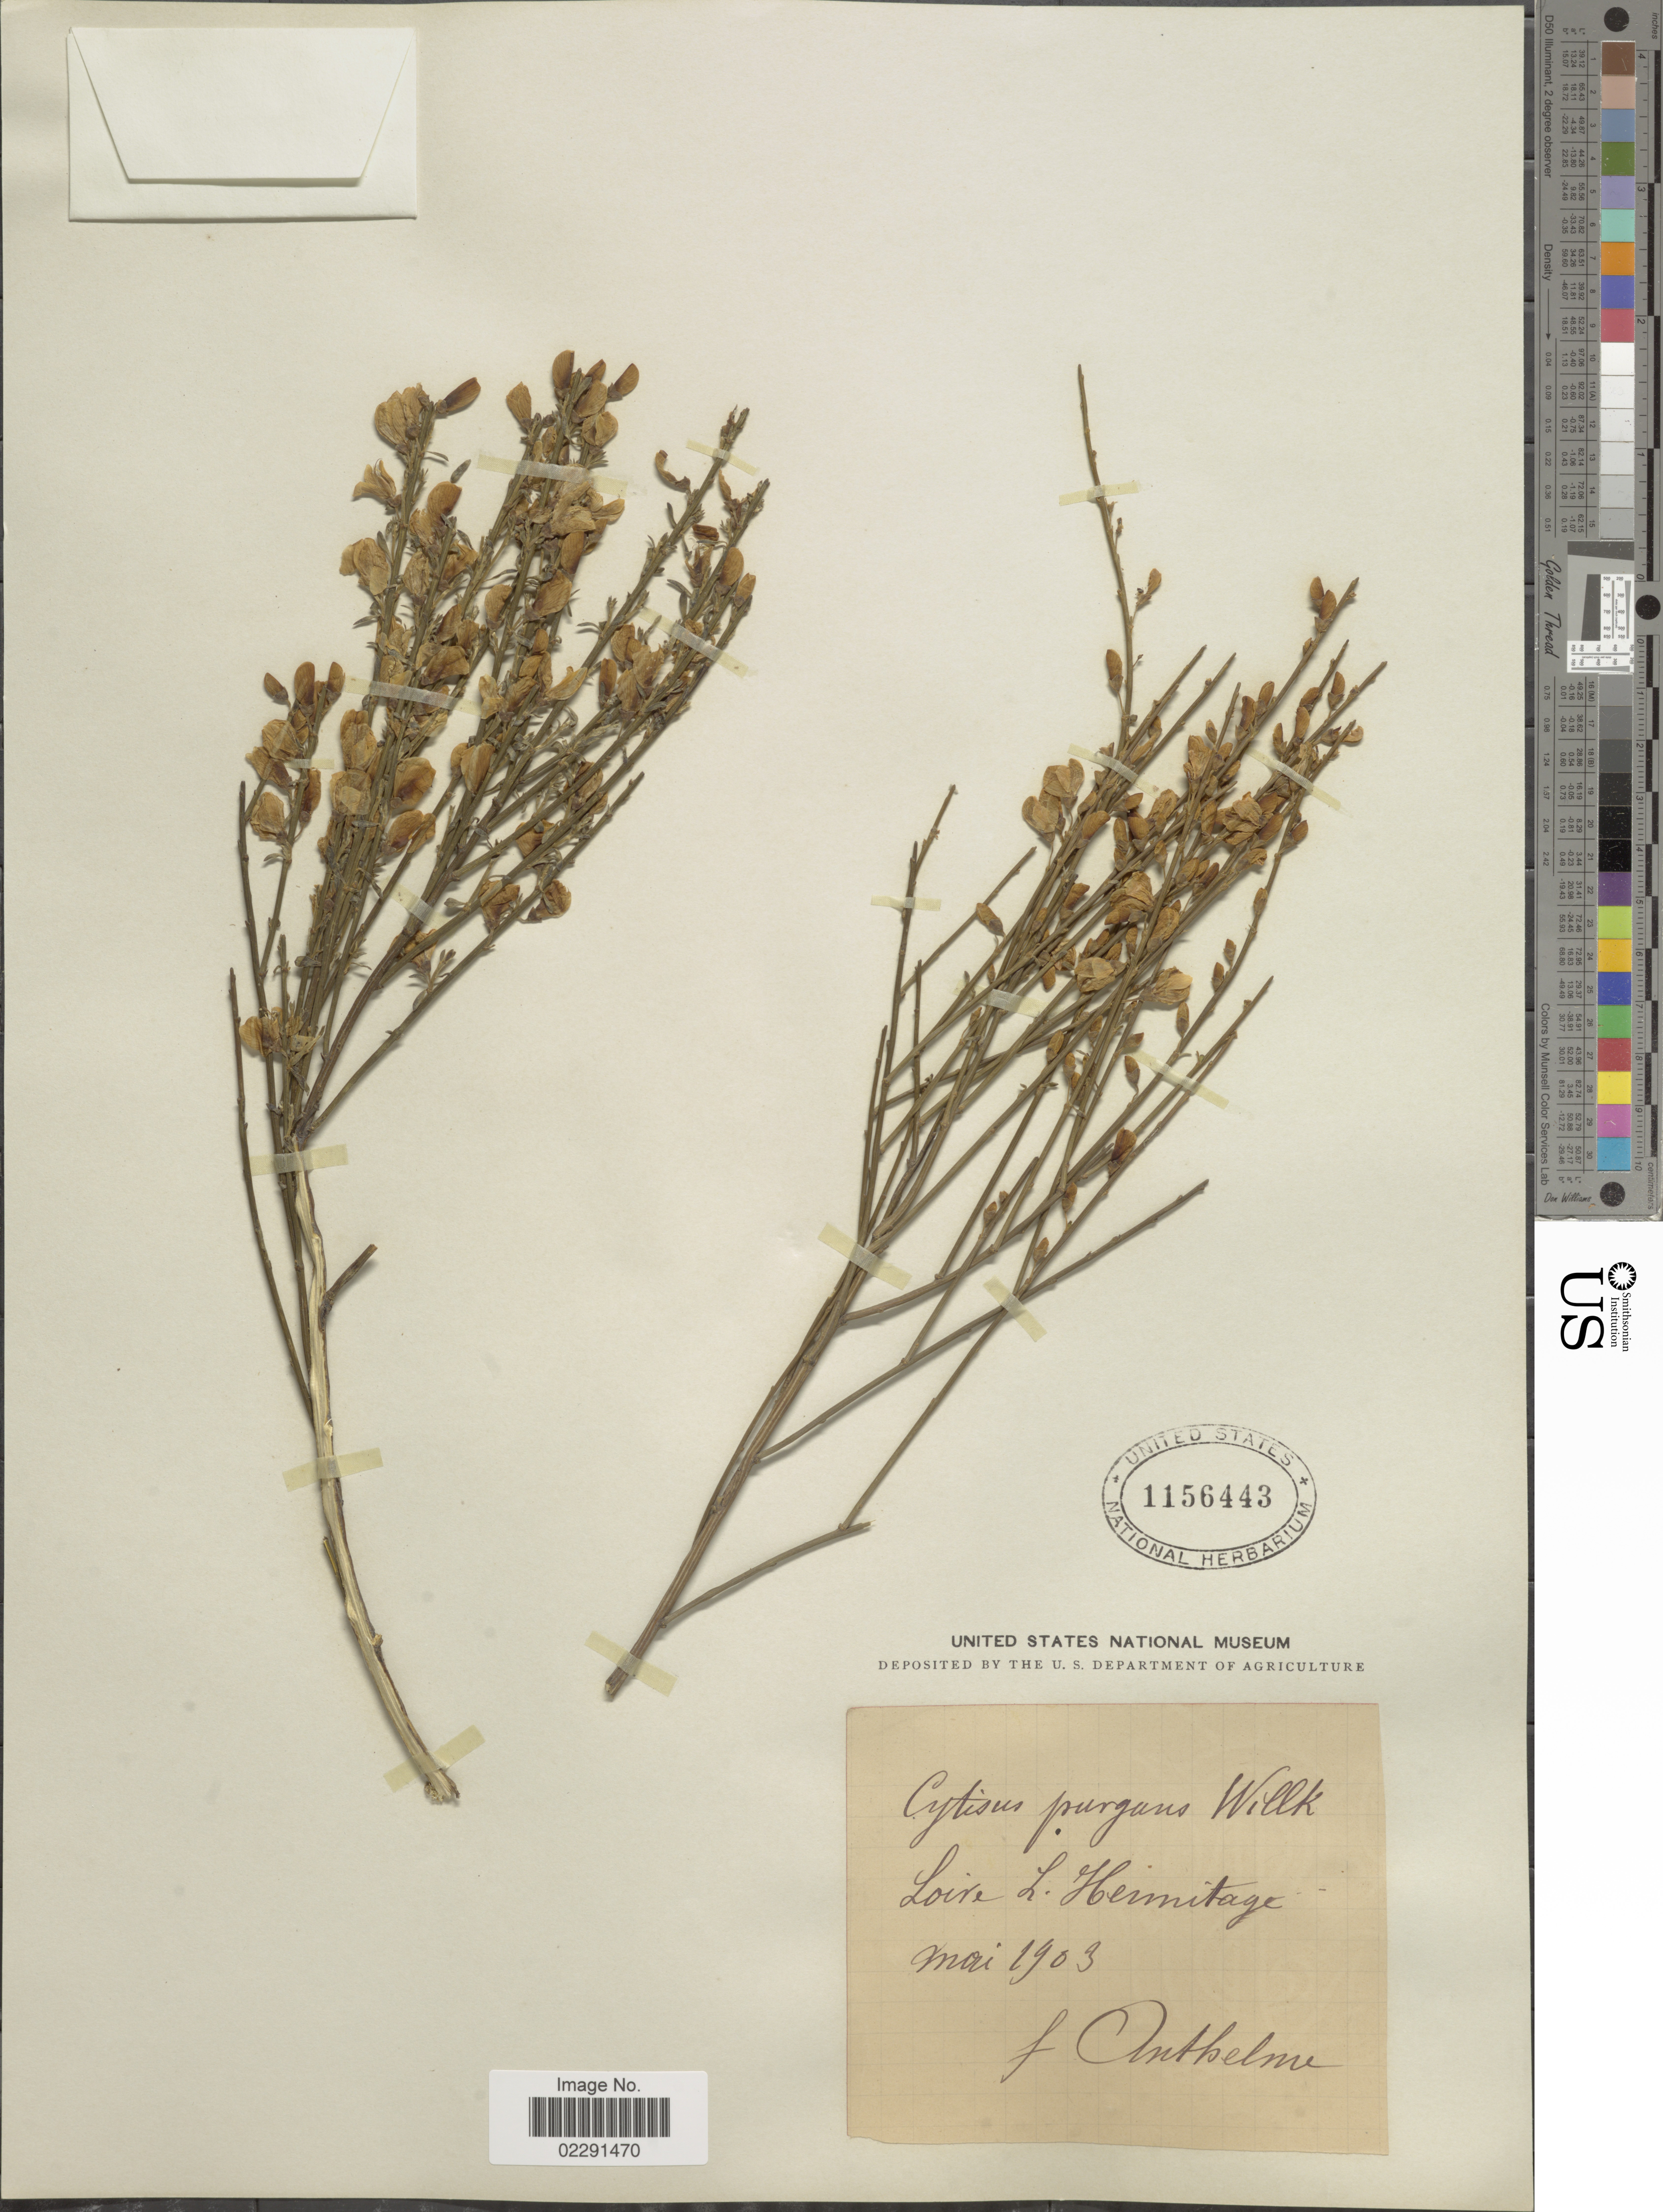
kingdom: Plantae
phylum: Tracheophyta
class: Magnoliopsida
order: Fabales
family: Fabaceae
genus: Genista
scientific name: Genista scorpius subsp. scorpius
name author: (L.) DC.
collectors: F. Anthelme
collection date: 1903-05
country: France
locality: Loire L. Hermitage. [interpreted]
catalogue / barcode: US 1156443